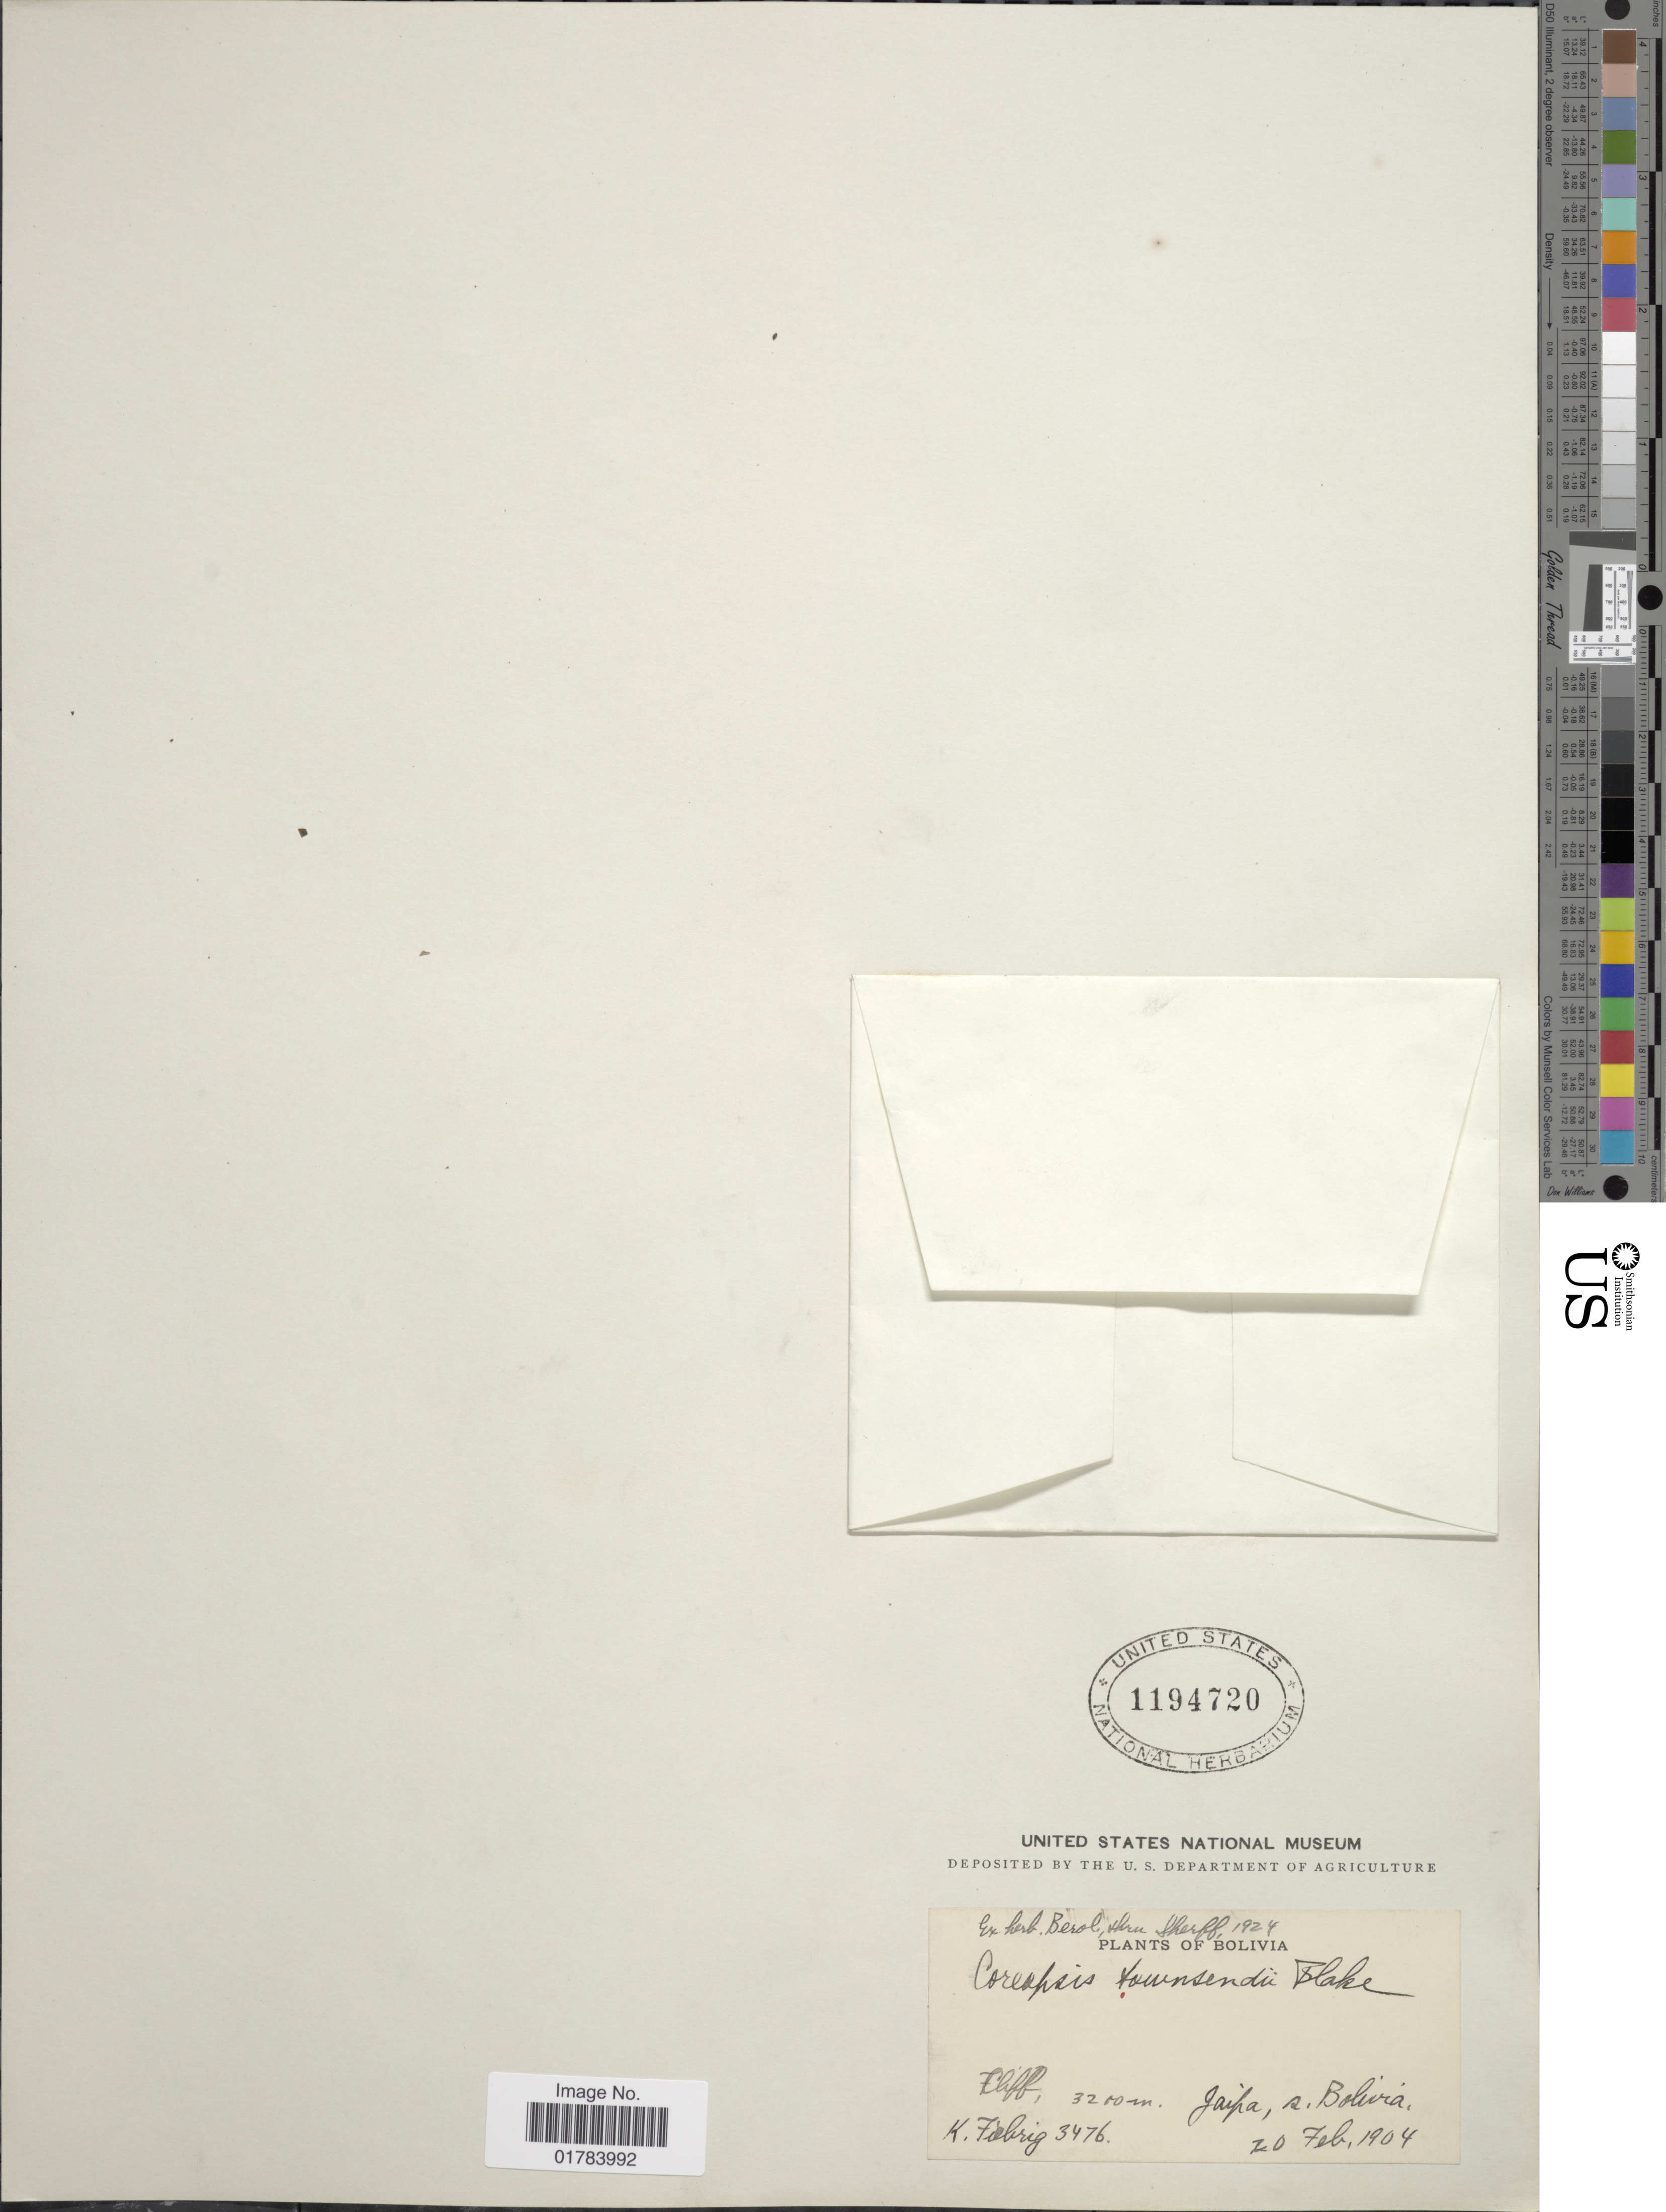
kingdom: Plantae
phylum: Tracheophyta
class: Magnoliopsida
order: Asterales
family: Asteraceae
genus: Coreopsis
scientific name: Coreopsis townsendii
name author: S.F. Blake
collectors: K. Fiebrig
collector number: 3476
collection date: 1904-02-20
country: Bolivia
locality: Jaipa, S. Bolivia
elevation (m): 3200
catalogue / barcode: US 1194720